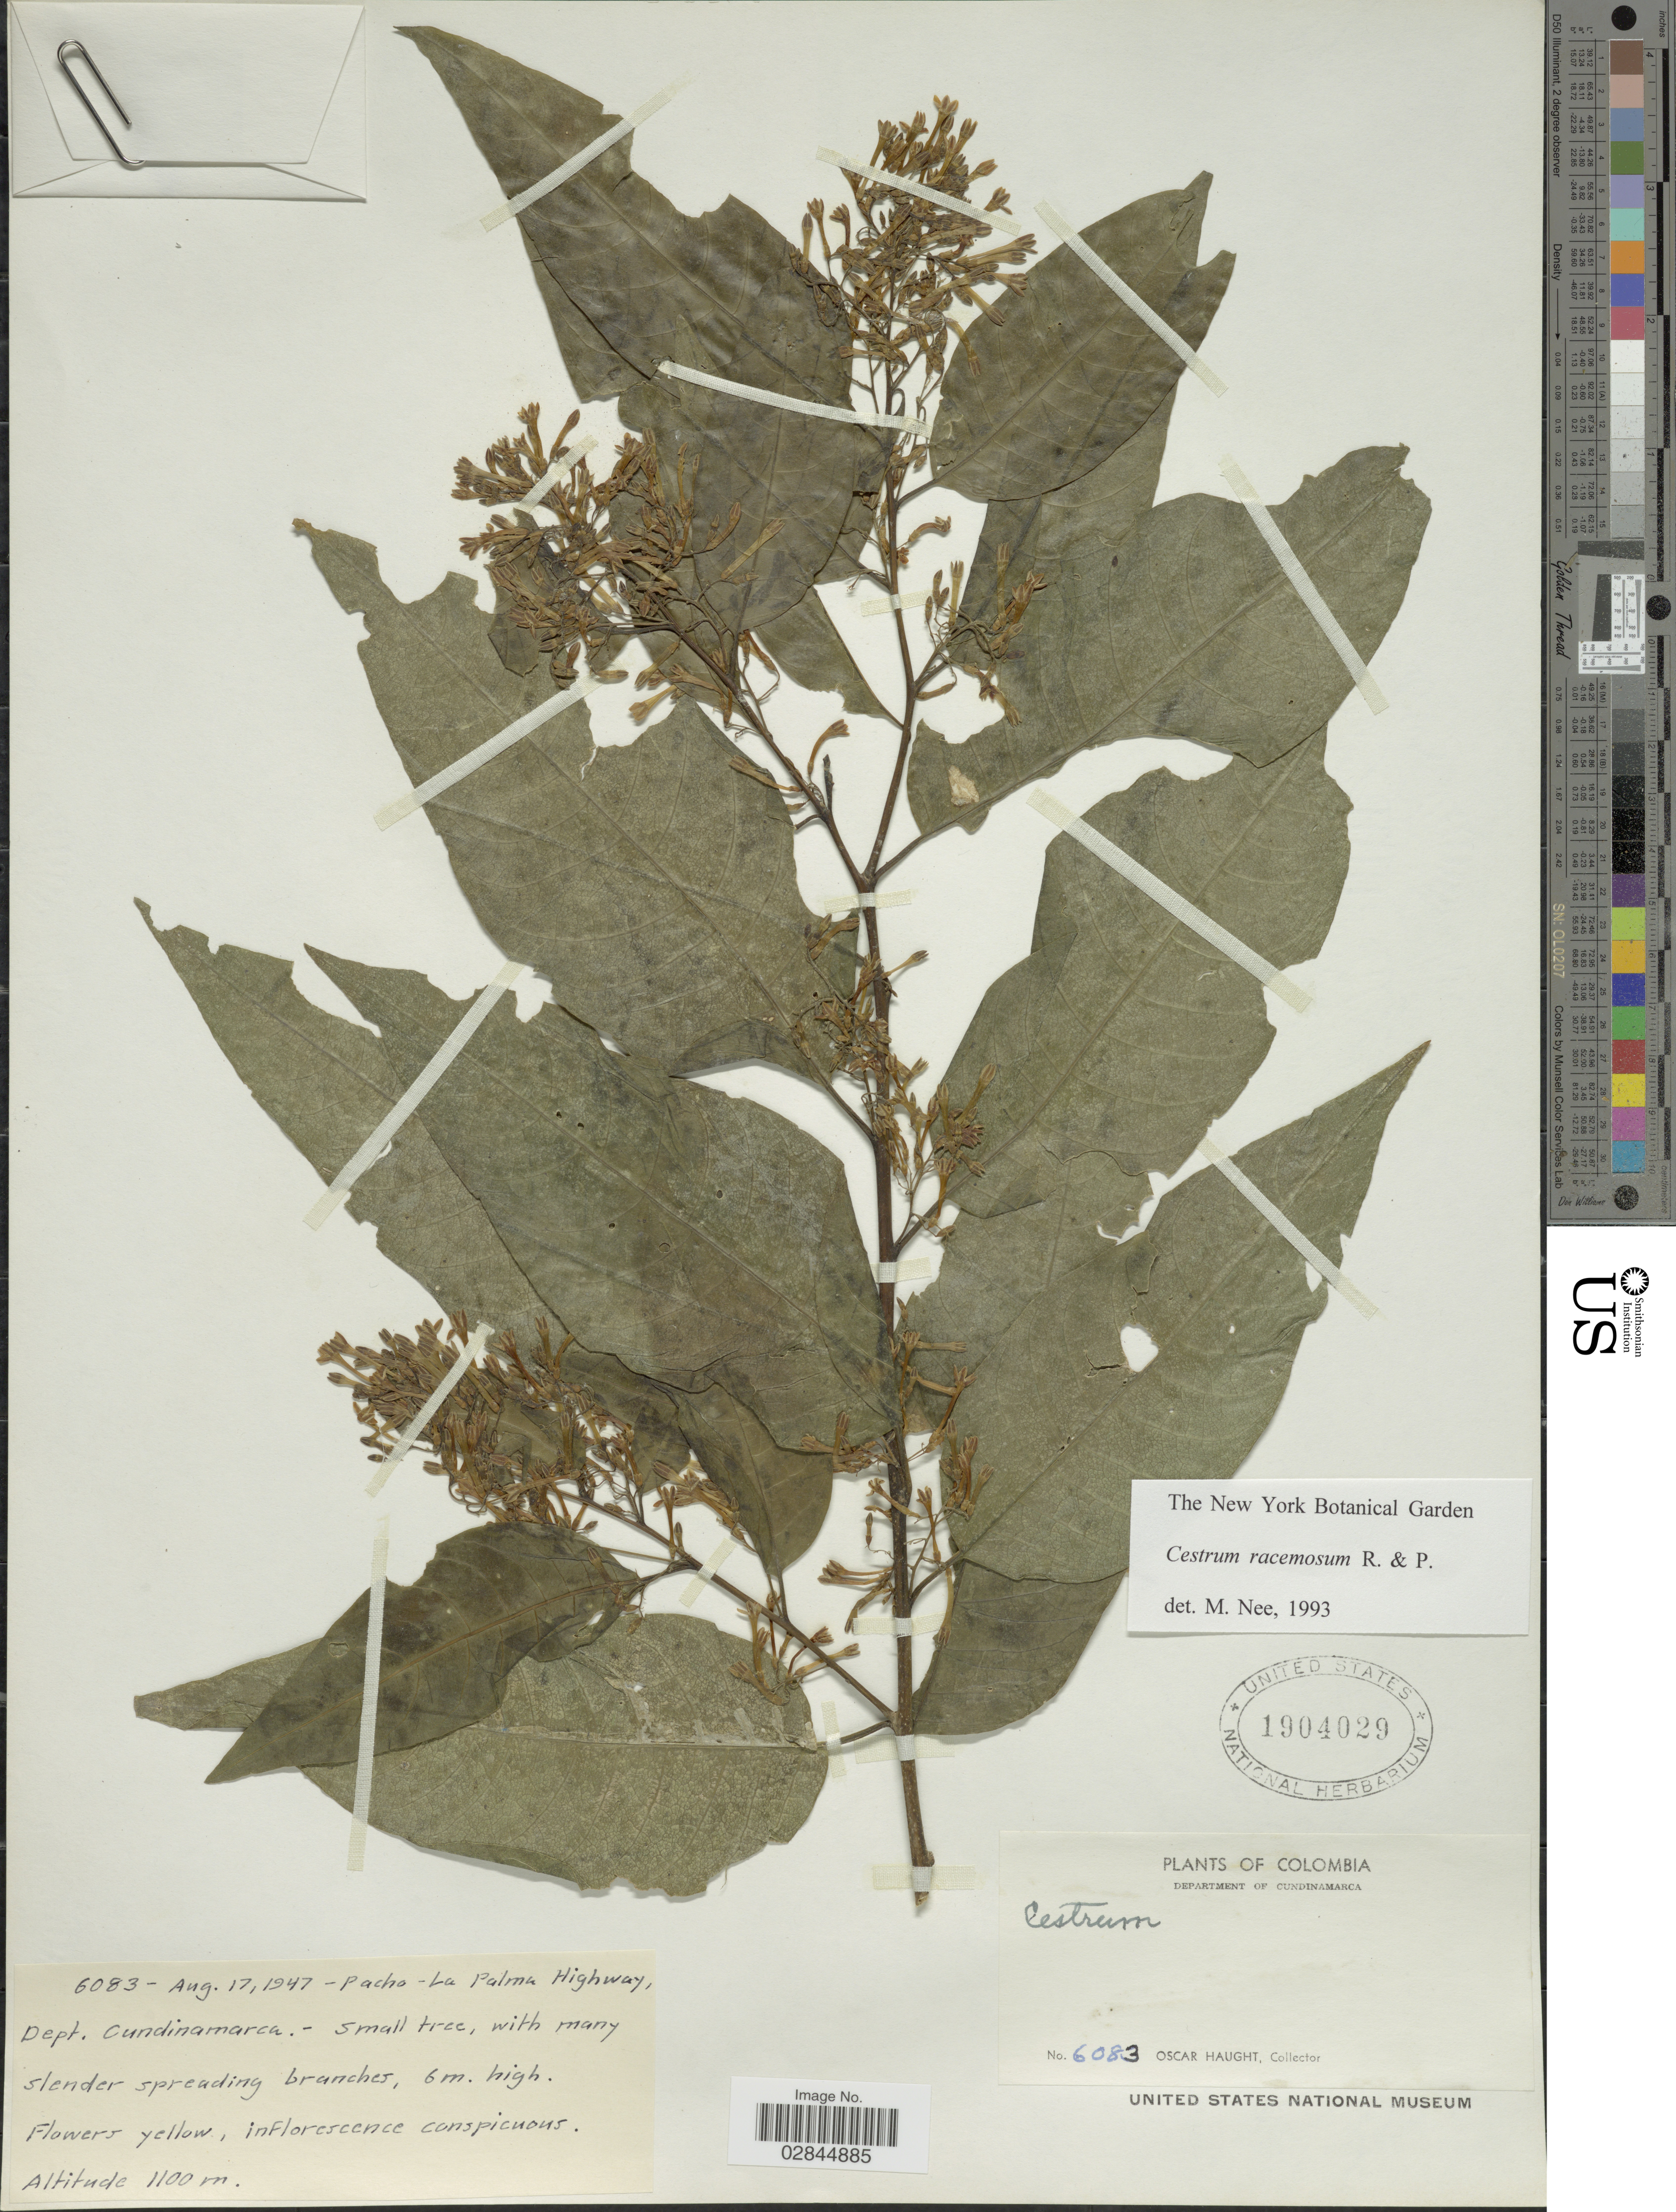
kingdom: Plantae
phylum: Tracheophyta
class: Magnoliopsida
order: Solanales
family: Solanaceae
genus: Cestrum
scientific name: Cestrum racemosum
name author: Ruiz & Pav.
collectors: O. Haught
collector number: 6083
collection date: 1947-08-17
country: Colombia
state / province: Cundinamarca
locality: Pacho- La Palma Highway. Dept. Cundinamarca.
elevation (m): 1100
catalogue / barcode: US 1904029